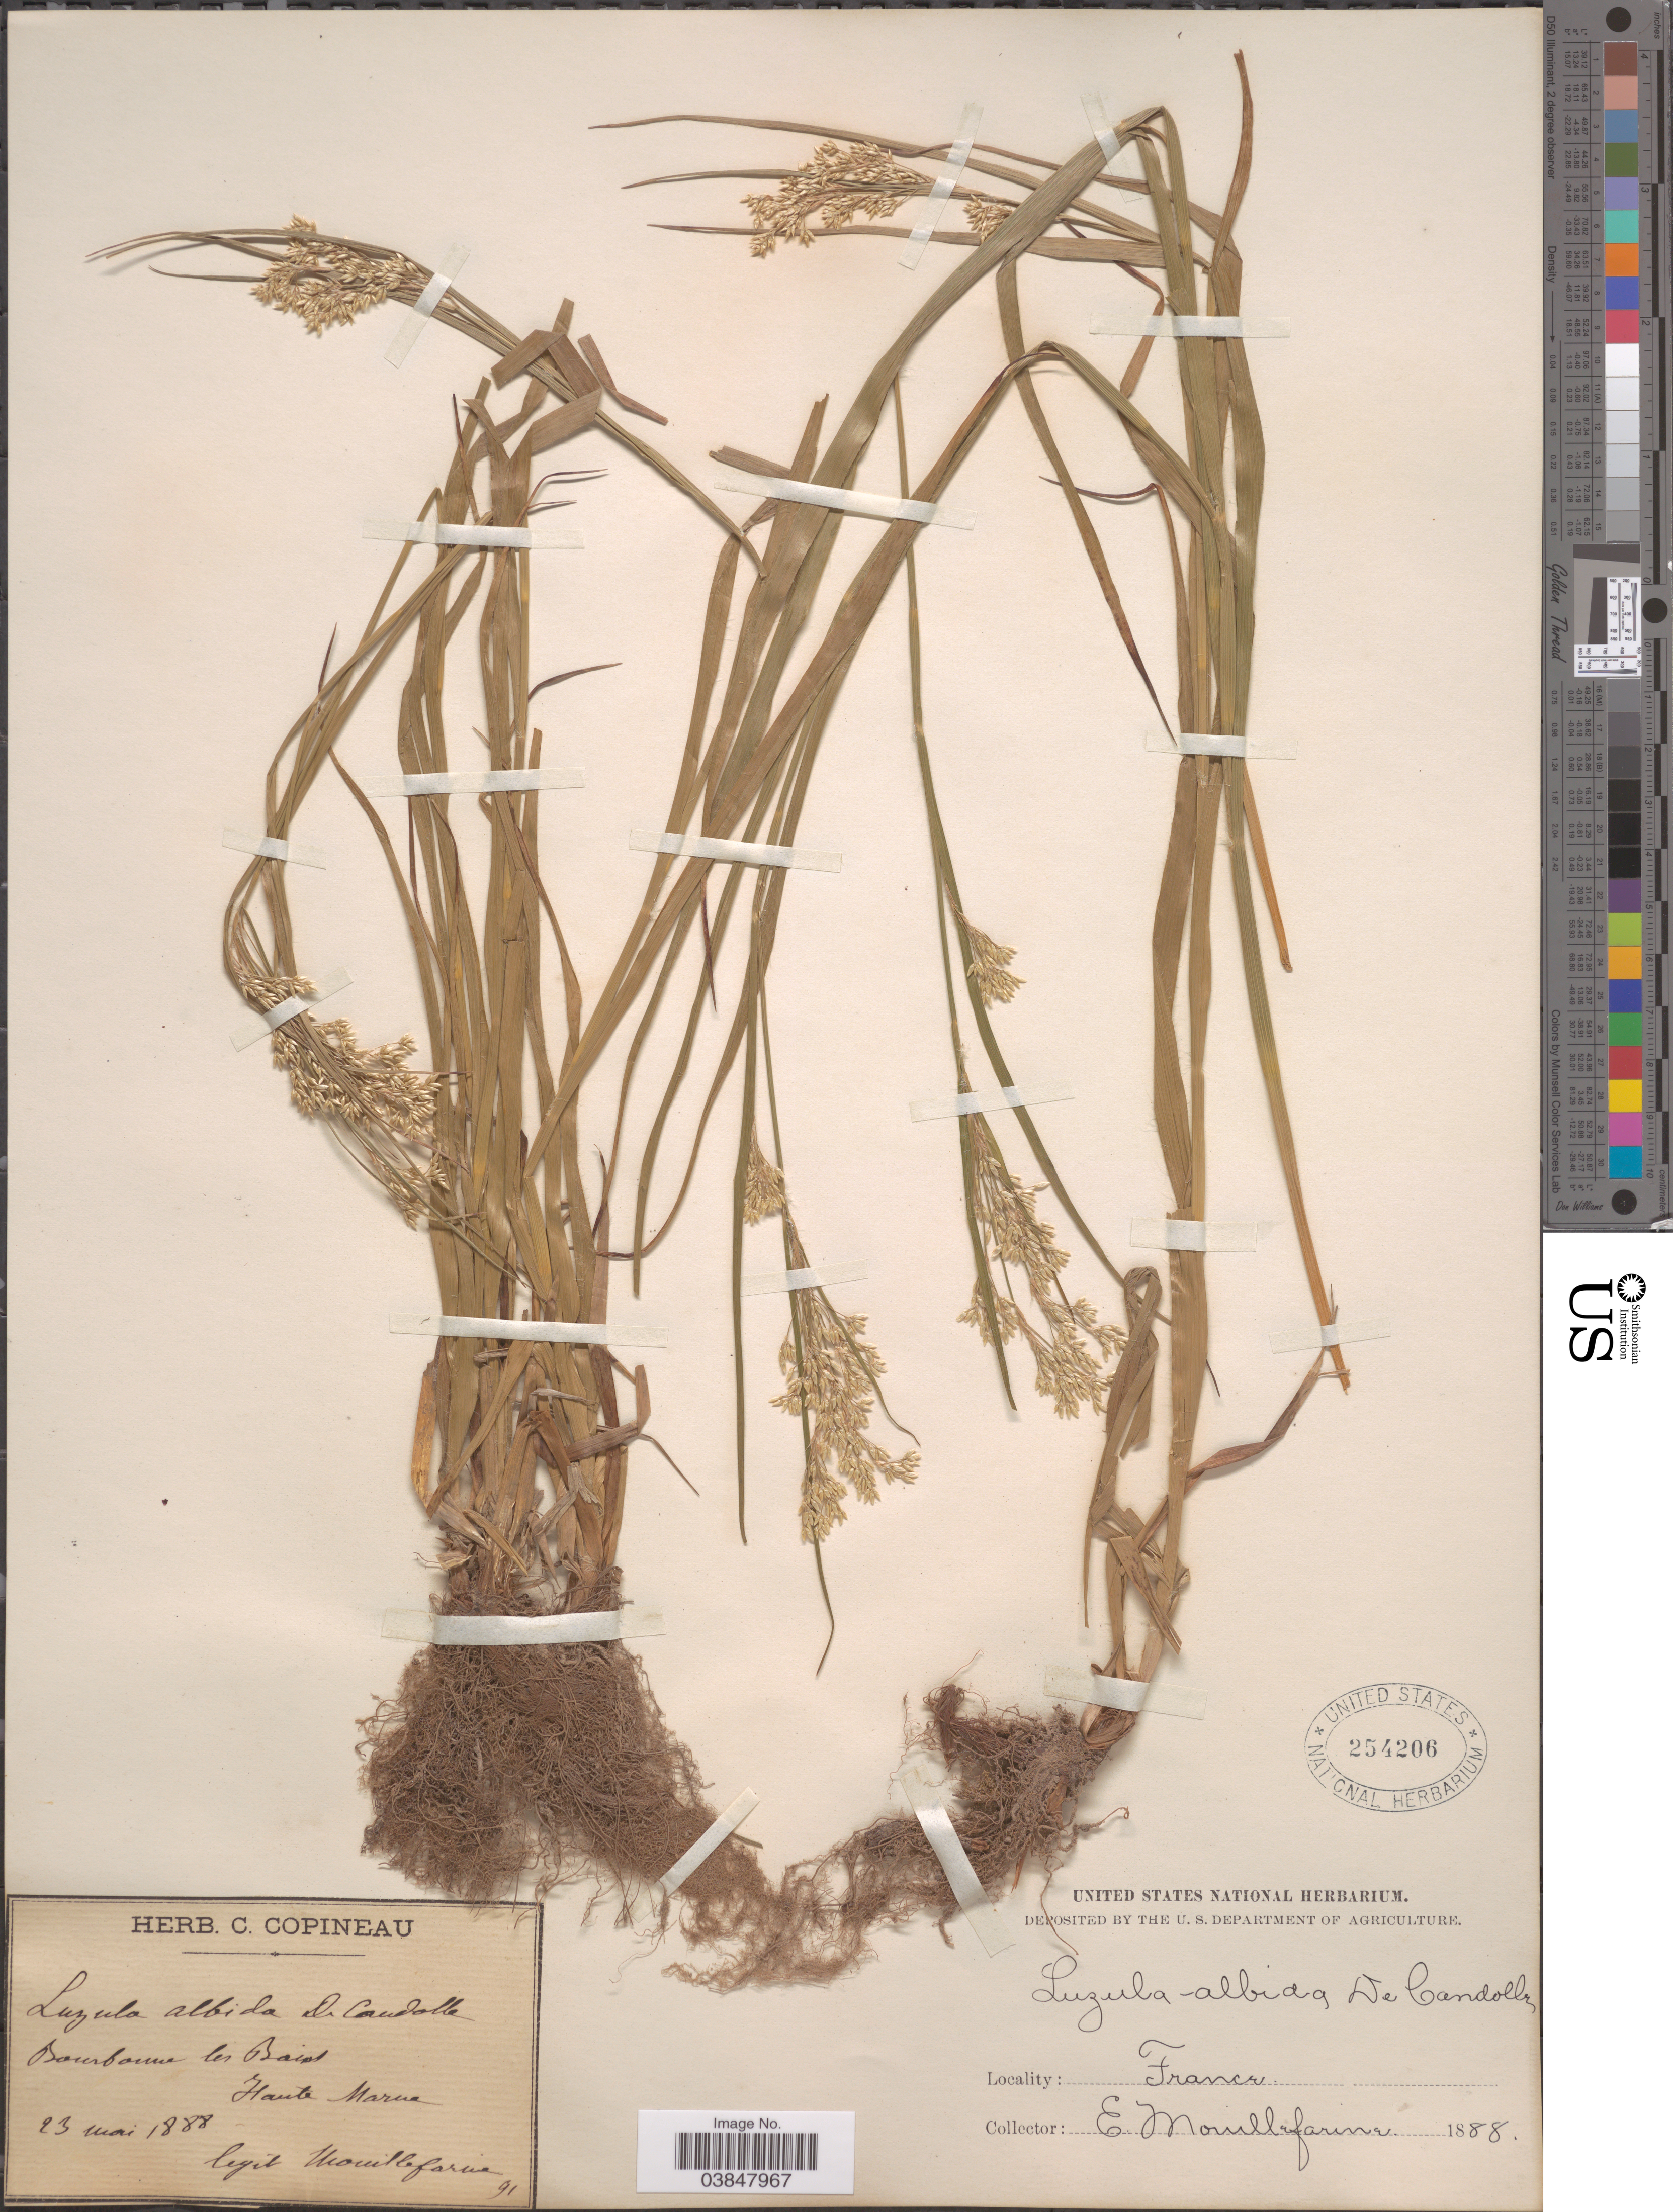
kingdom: Plantae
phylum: Tracheophyta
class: Liliopsida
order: Poales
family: Juncaceae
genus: Luzula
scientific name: Luzula luzuloides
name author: (Lam.) Dandy & Wilmott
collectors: E. Mouillefarine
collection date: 1888-05-23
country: France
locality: Bourbonne-les-Bains. Haute Marna.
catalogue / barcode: US 254206